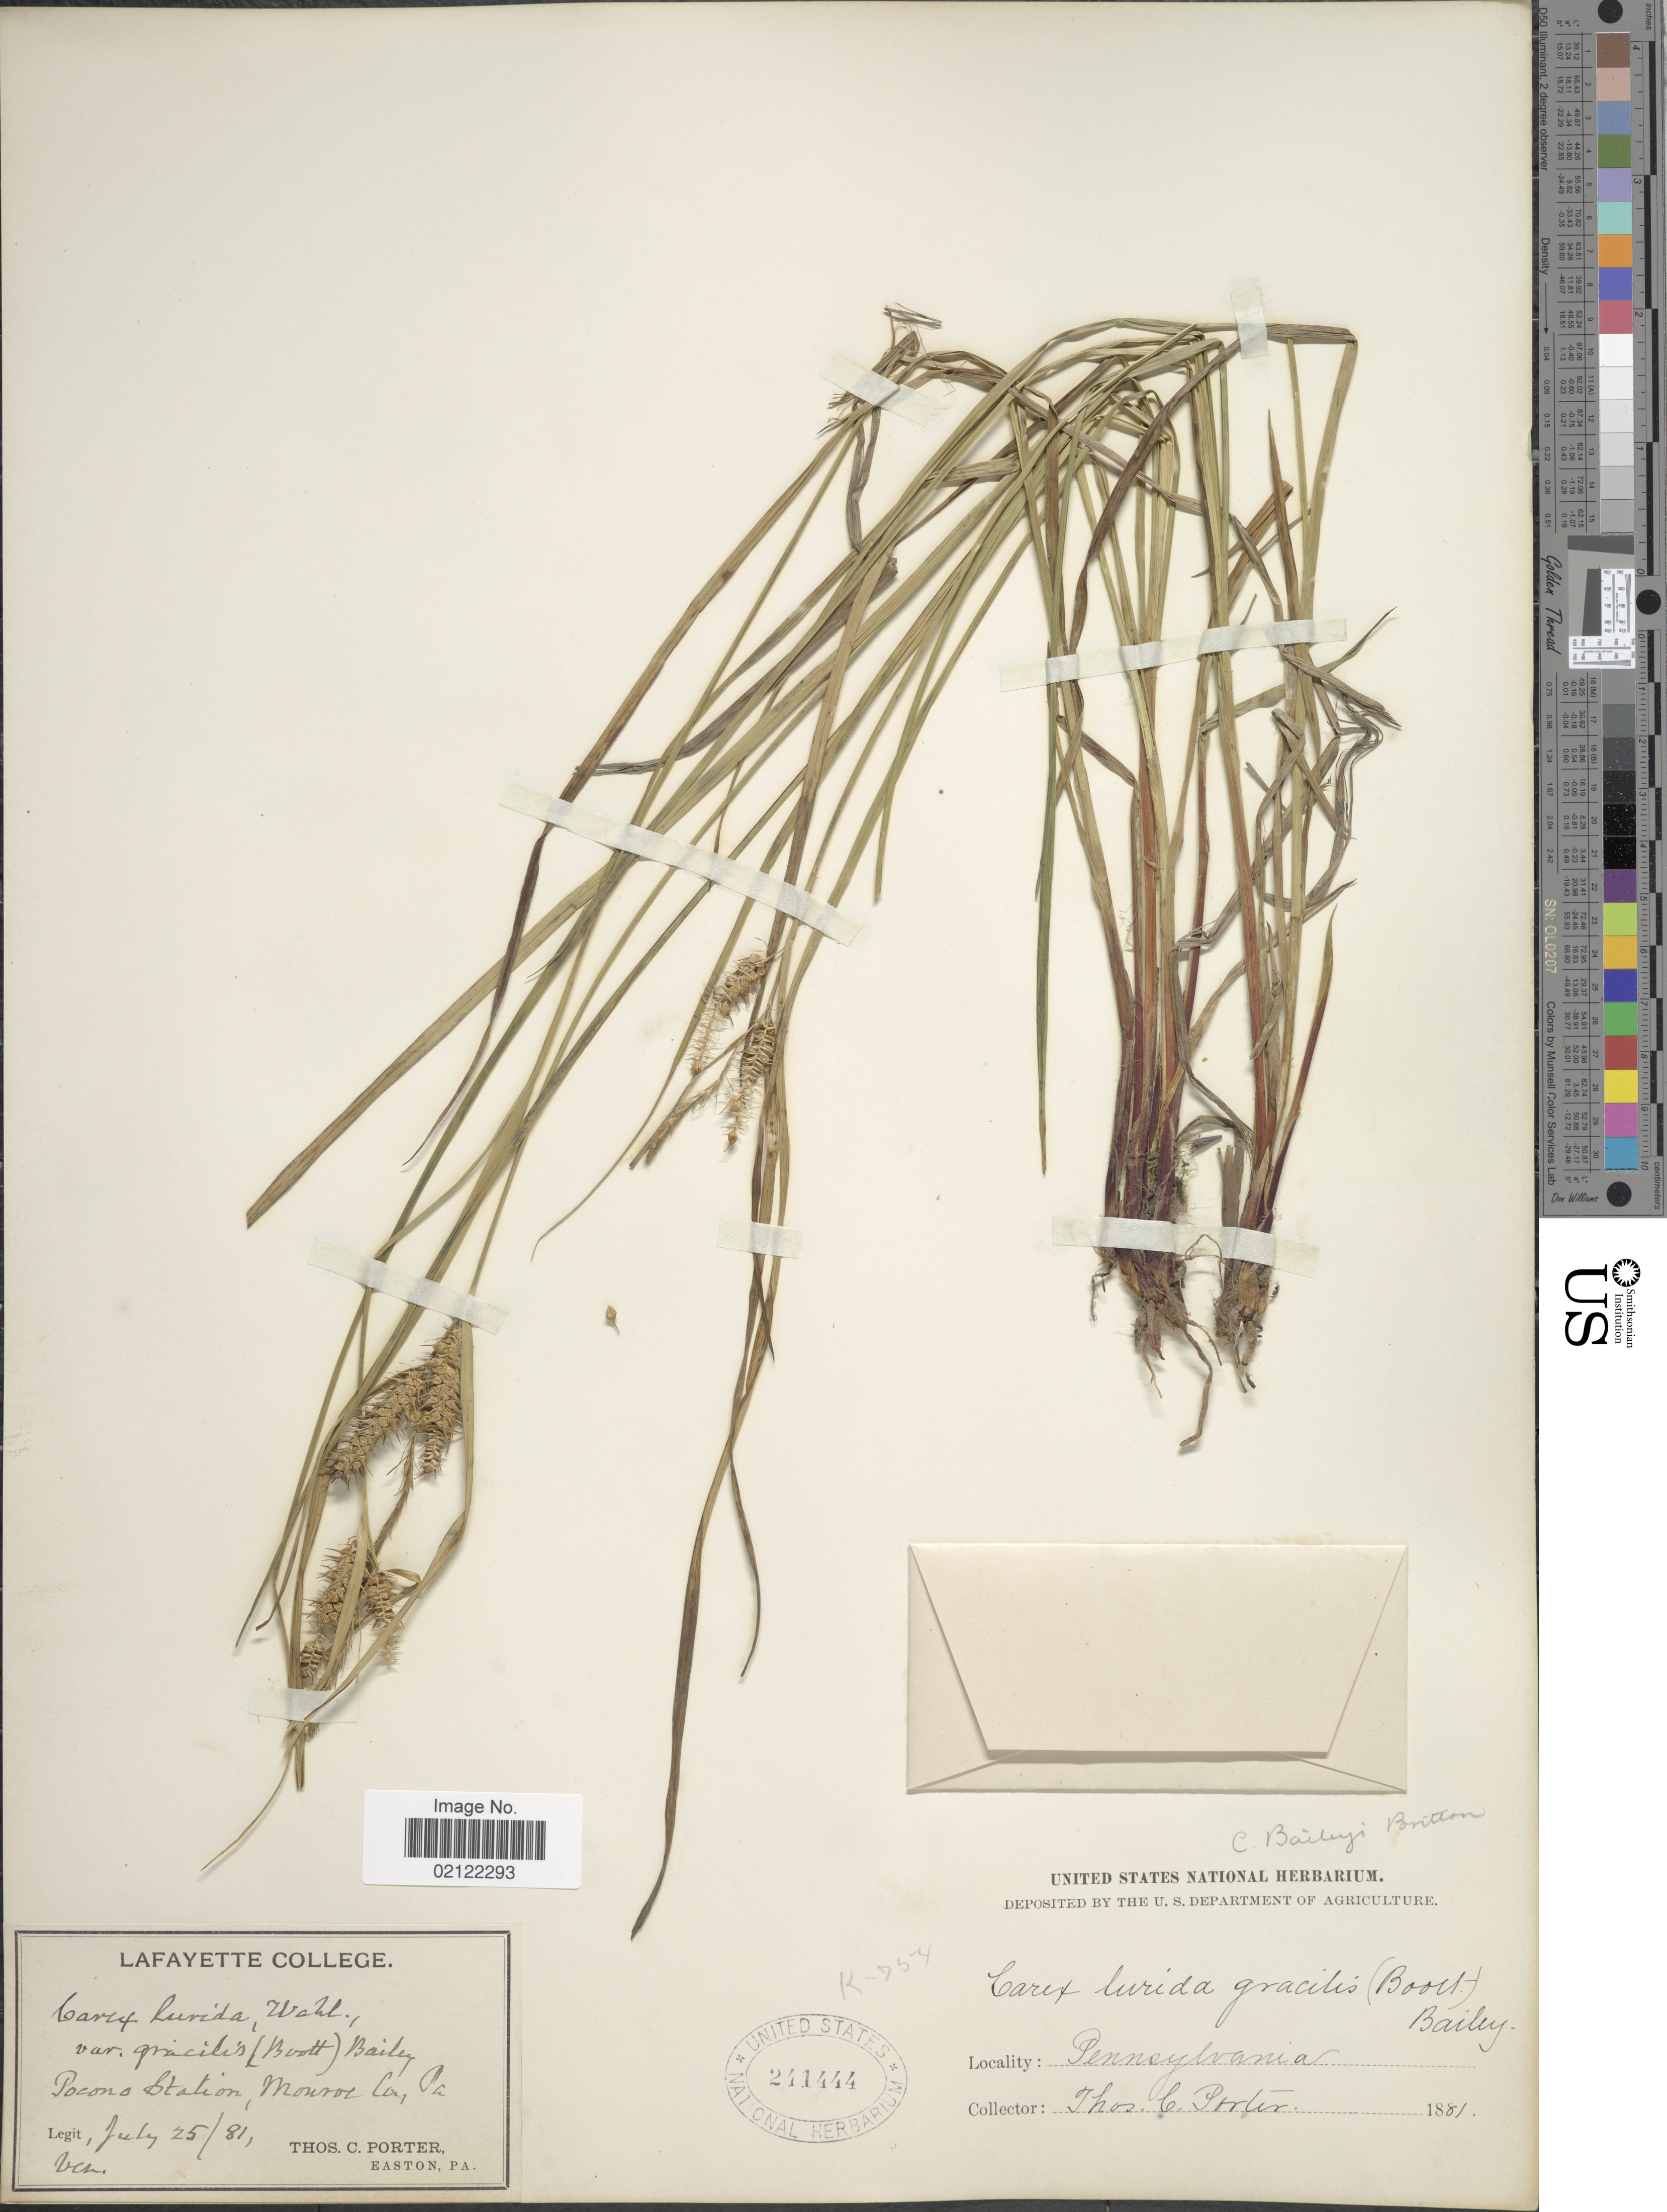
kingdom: Plantae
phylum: Tracheophyta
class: Liliopsida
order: Poales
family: Cyperaceae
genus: Carex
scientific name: Carex lurida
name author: Wahlenb.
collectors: T. Porter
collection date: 1881-07-25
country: United States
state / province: Pennsylvania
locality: Pocono Station, Monroe Co., Pa.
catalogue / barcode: US 241444